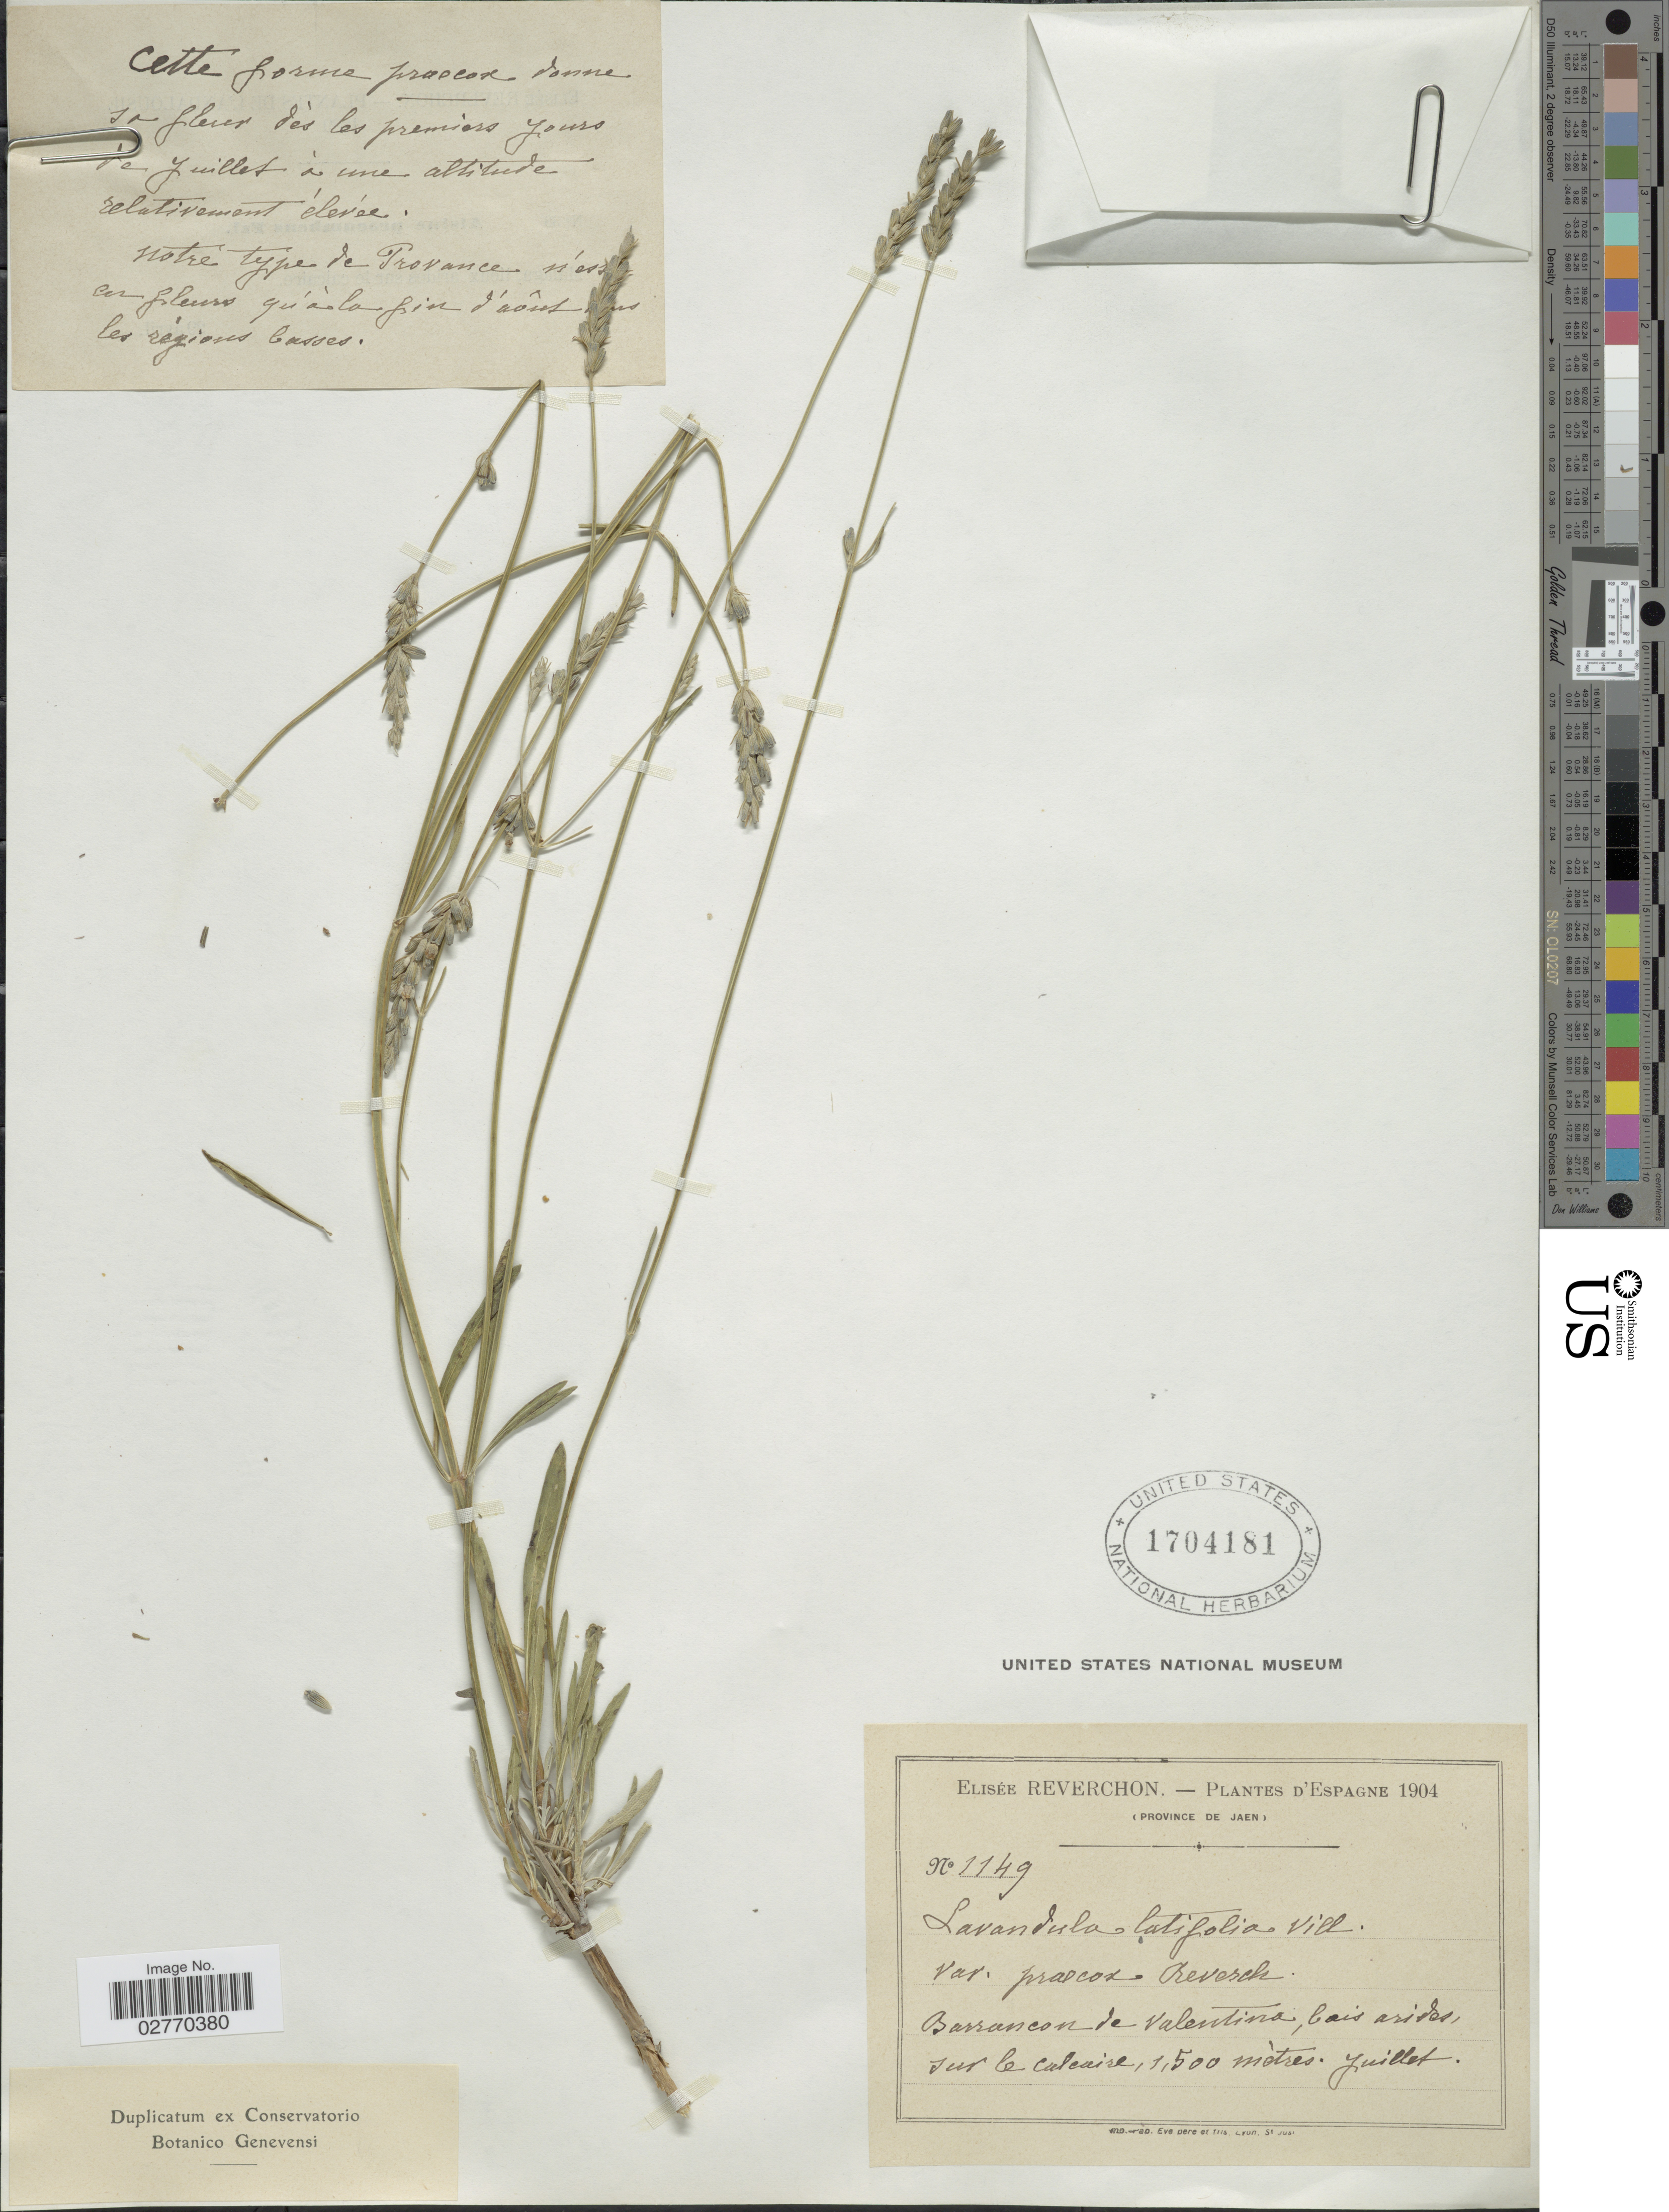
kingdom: Plantae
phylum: Tracheophyta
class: Magnoliopsida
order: Lamiales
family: Lamiaceae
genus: Lavandula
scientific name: Lavandula latifolia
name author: Medik.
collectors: E. Reverchon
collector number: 1149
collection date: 1904-07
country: Spain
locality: Espagne. (Province de Jaen). Barrancon de Valentina, bois arides, sur le calcaire.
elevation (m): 1500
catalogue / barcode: US 1704181